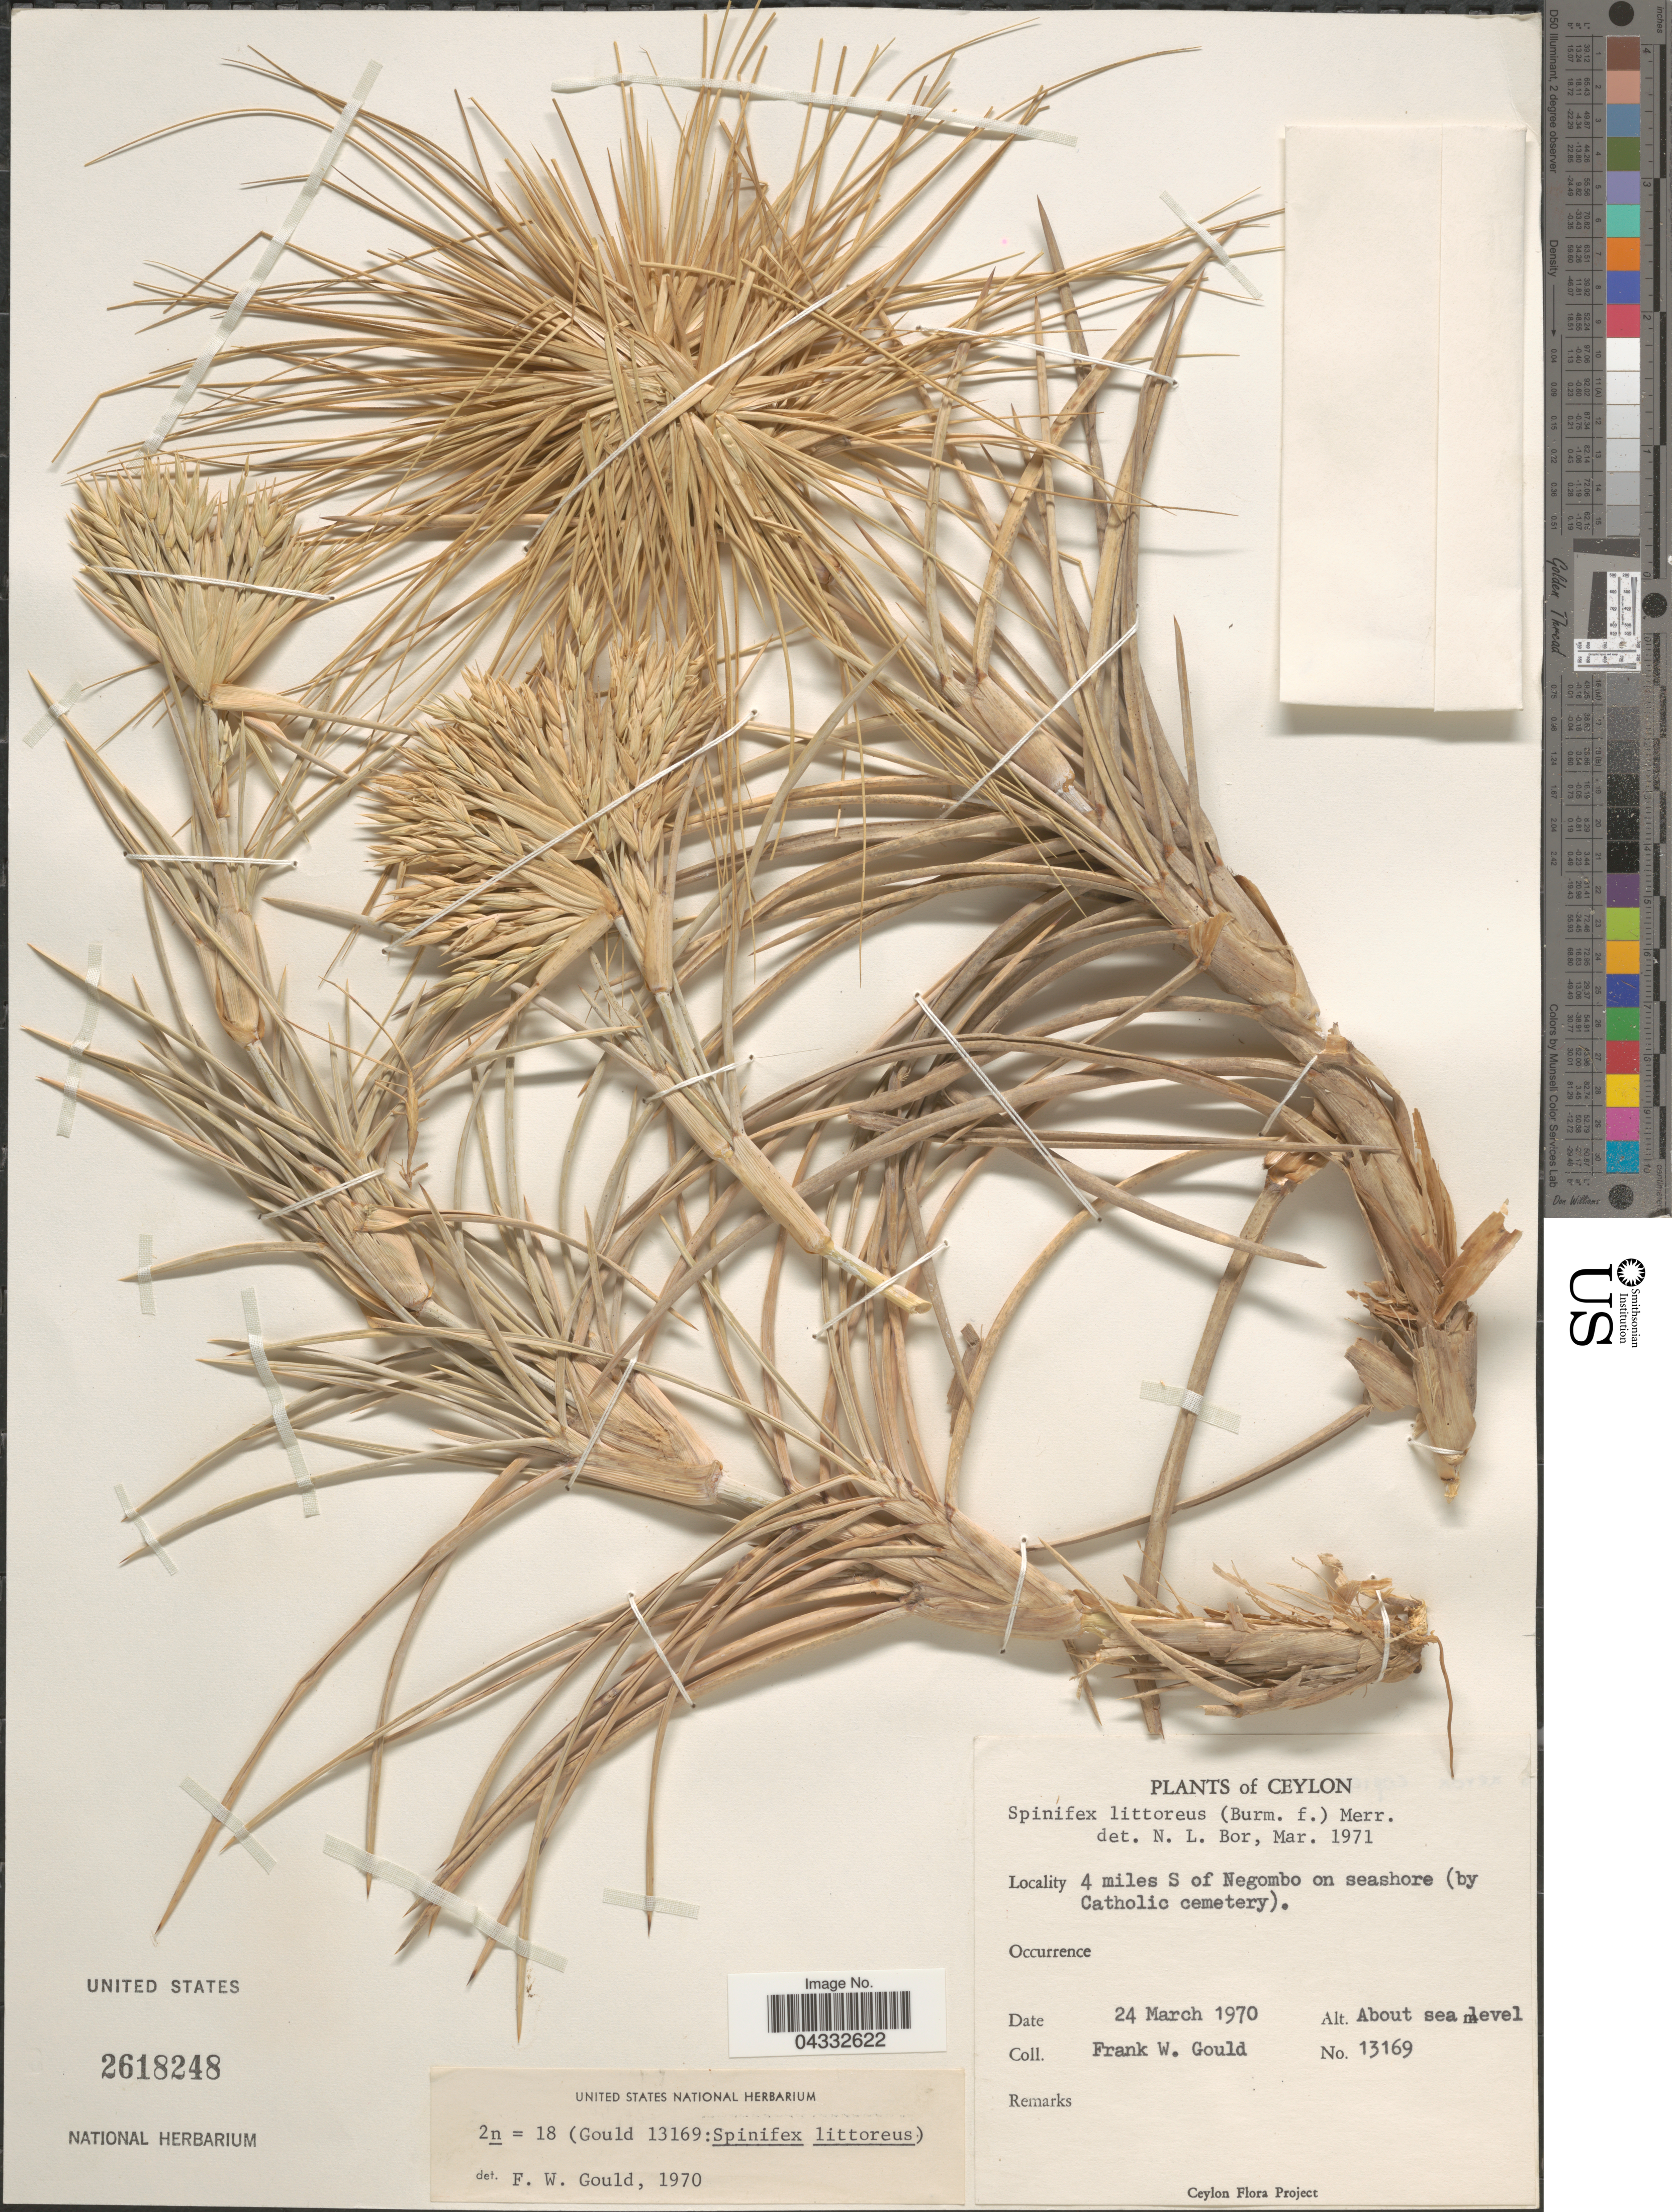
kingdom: Plantae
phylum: Tracheophyta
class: Liliopsida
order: Poales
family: Poaceae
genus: Spinifex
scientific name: Spinifex littoreus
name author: (Burm. f.) Merr.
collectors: F. W. Gould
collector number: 13169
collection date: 1970-03-24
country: Sri Lanka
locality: Ceylon. 4 miles S of Negombo on seashore (by Catholic cemetery).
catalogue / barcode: US 2618248